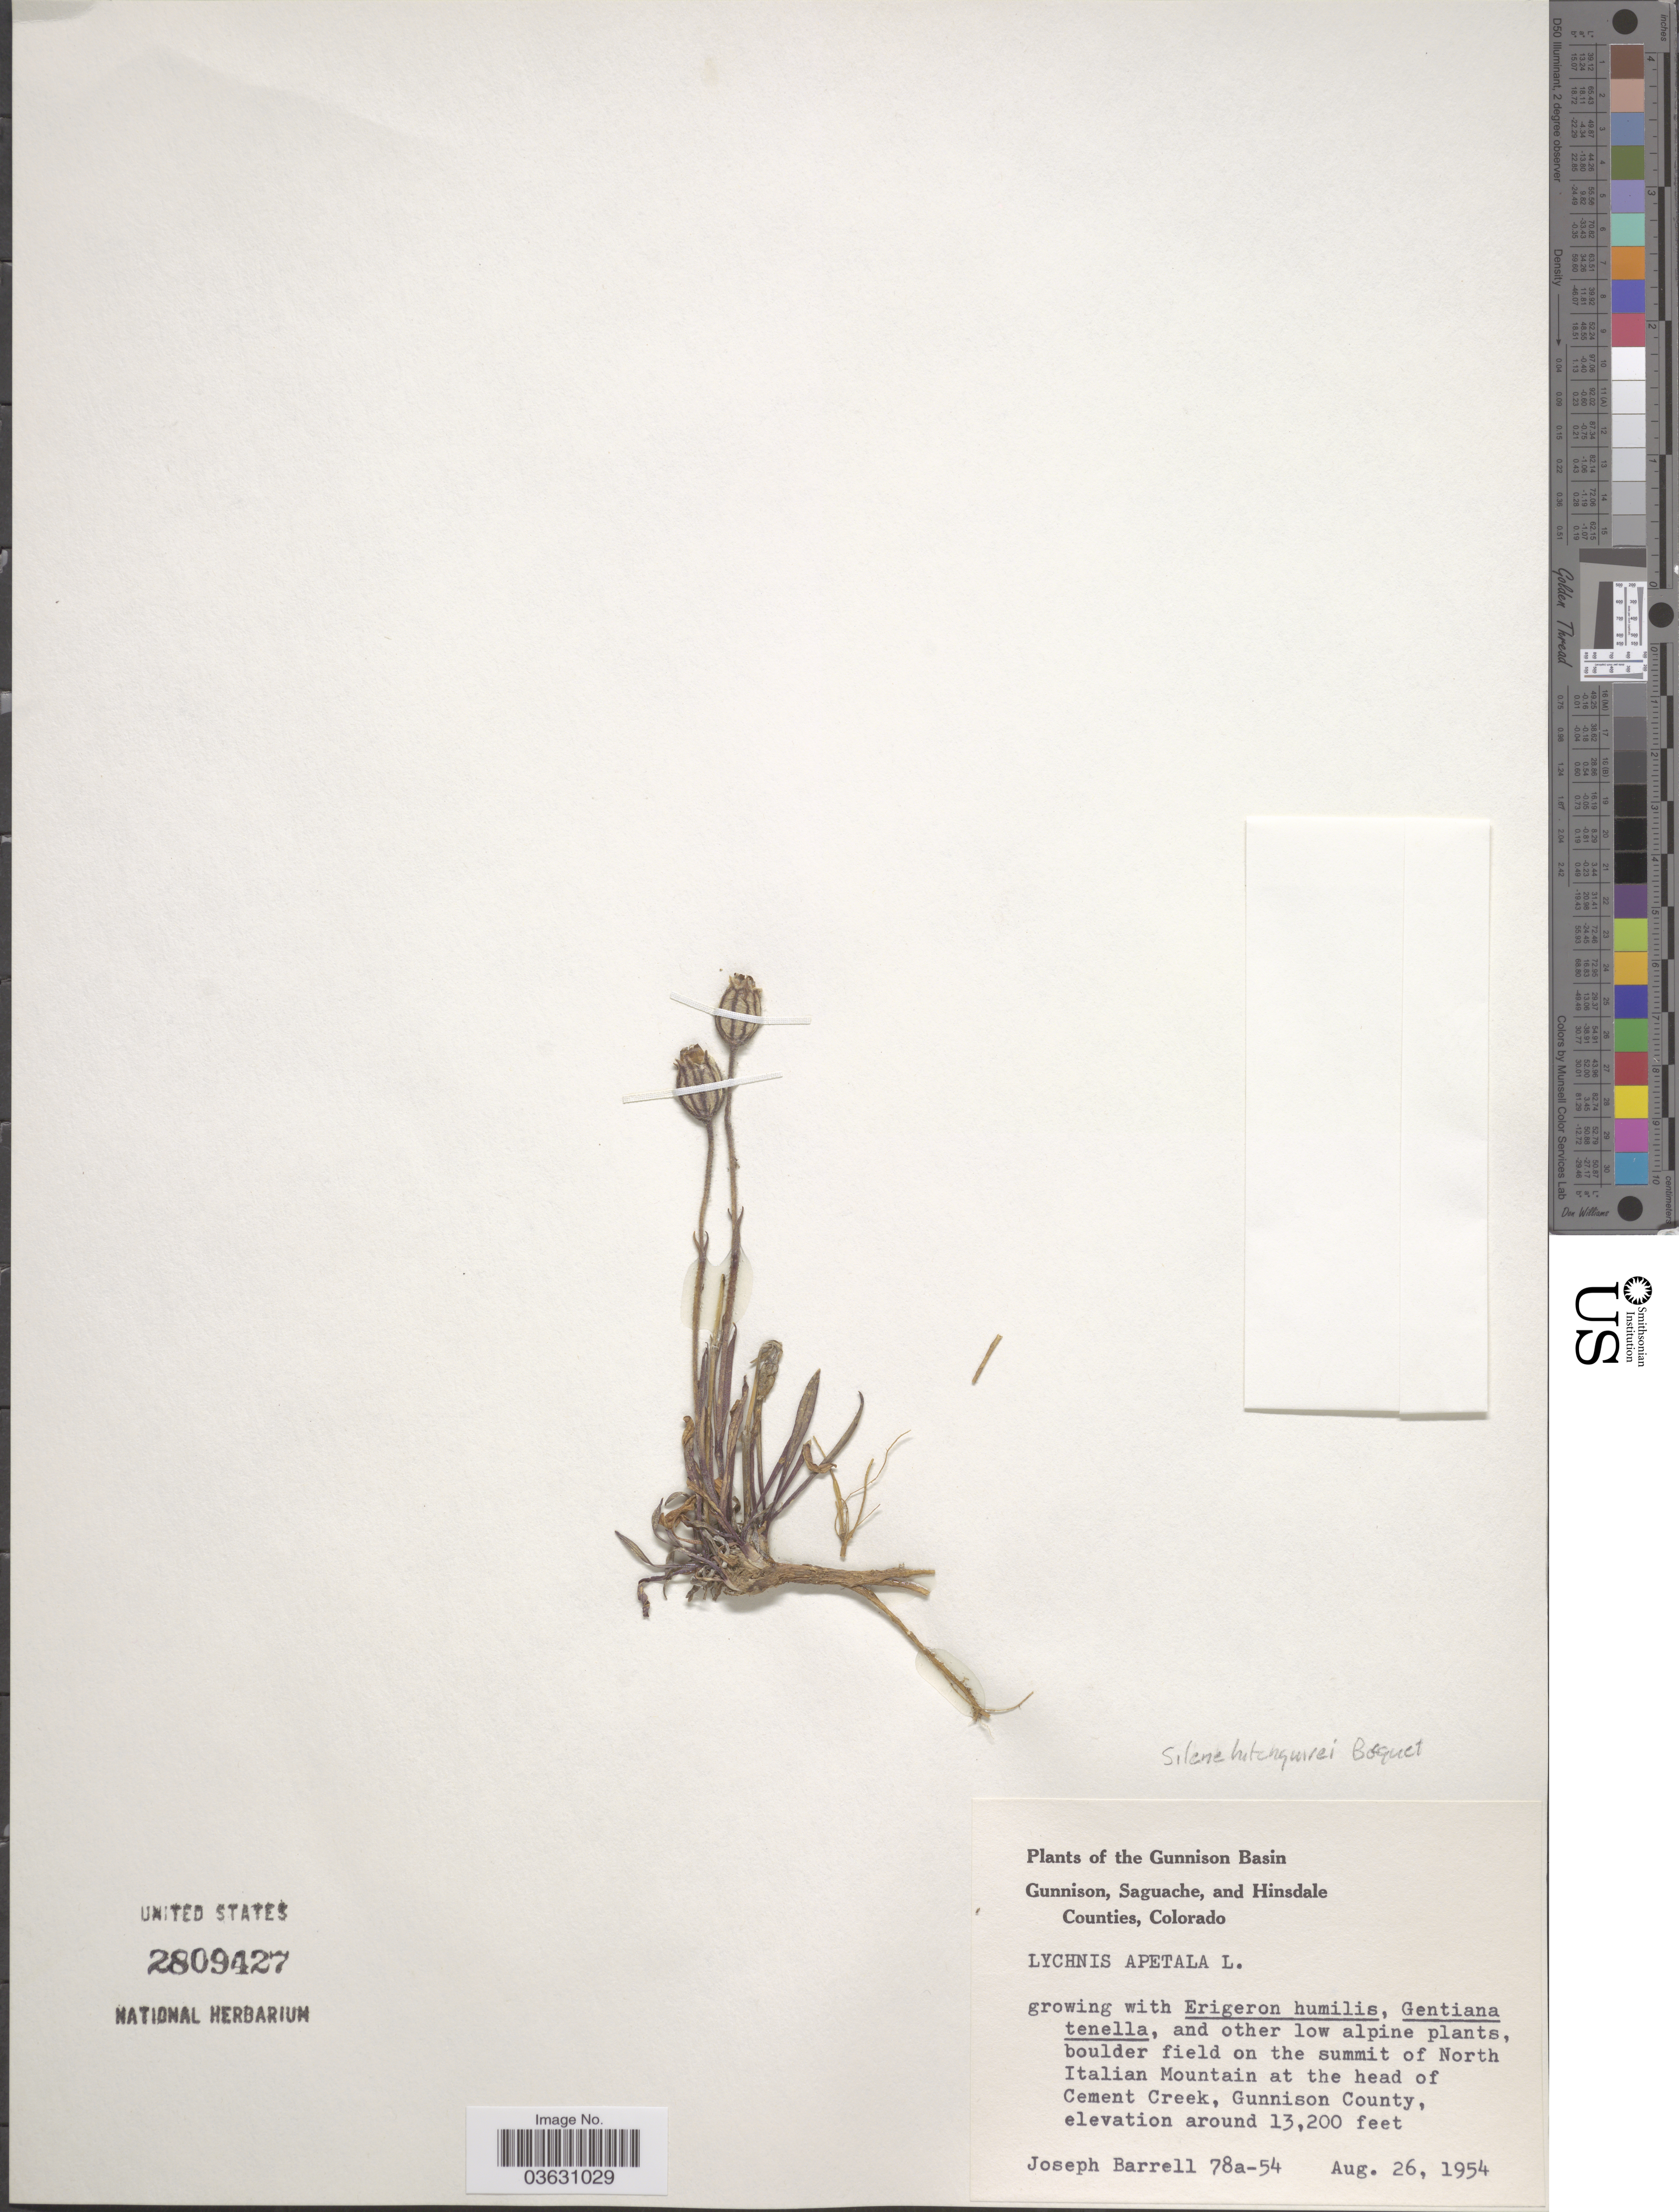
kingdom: Plantae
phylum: Tracheophyta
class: Magnoliopsida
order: Caryophyllales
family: Caryophyllaceae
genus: Silene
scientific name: Silene hitchguirei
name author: Bocquet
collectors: J. Barrell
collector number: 78a-54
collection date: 1954-08-26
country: United States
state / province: Colorado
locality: Gunnison Basin. And other low alpine plants, boulder field on the summit of North Italian Mountain at the head of Cement Creek, Gunnison County.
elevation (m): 4023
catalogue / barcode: US 2809427